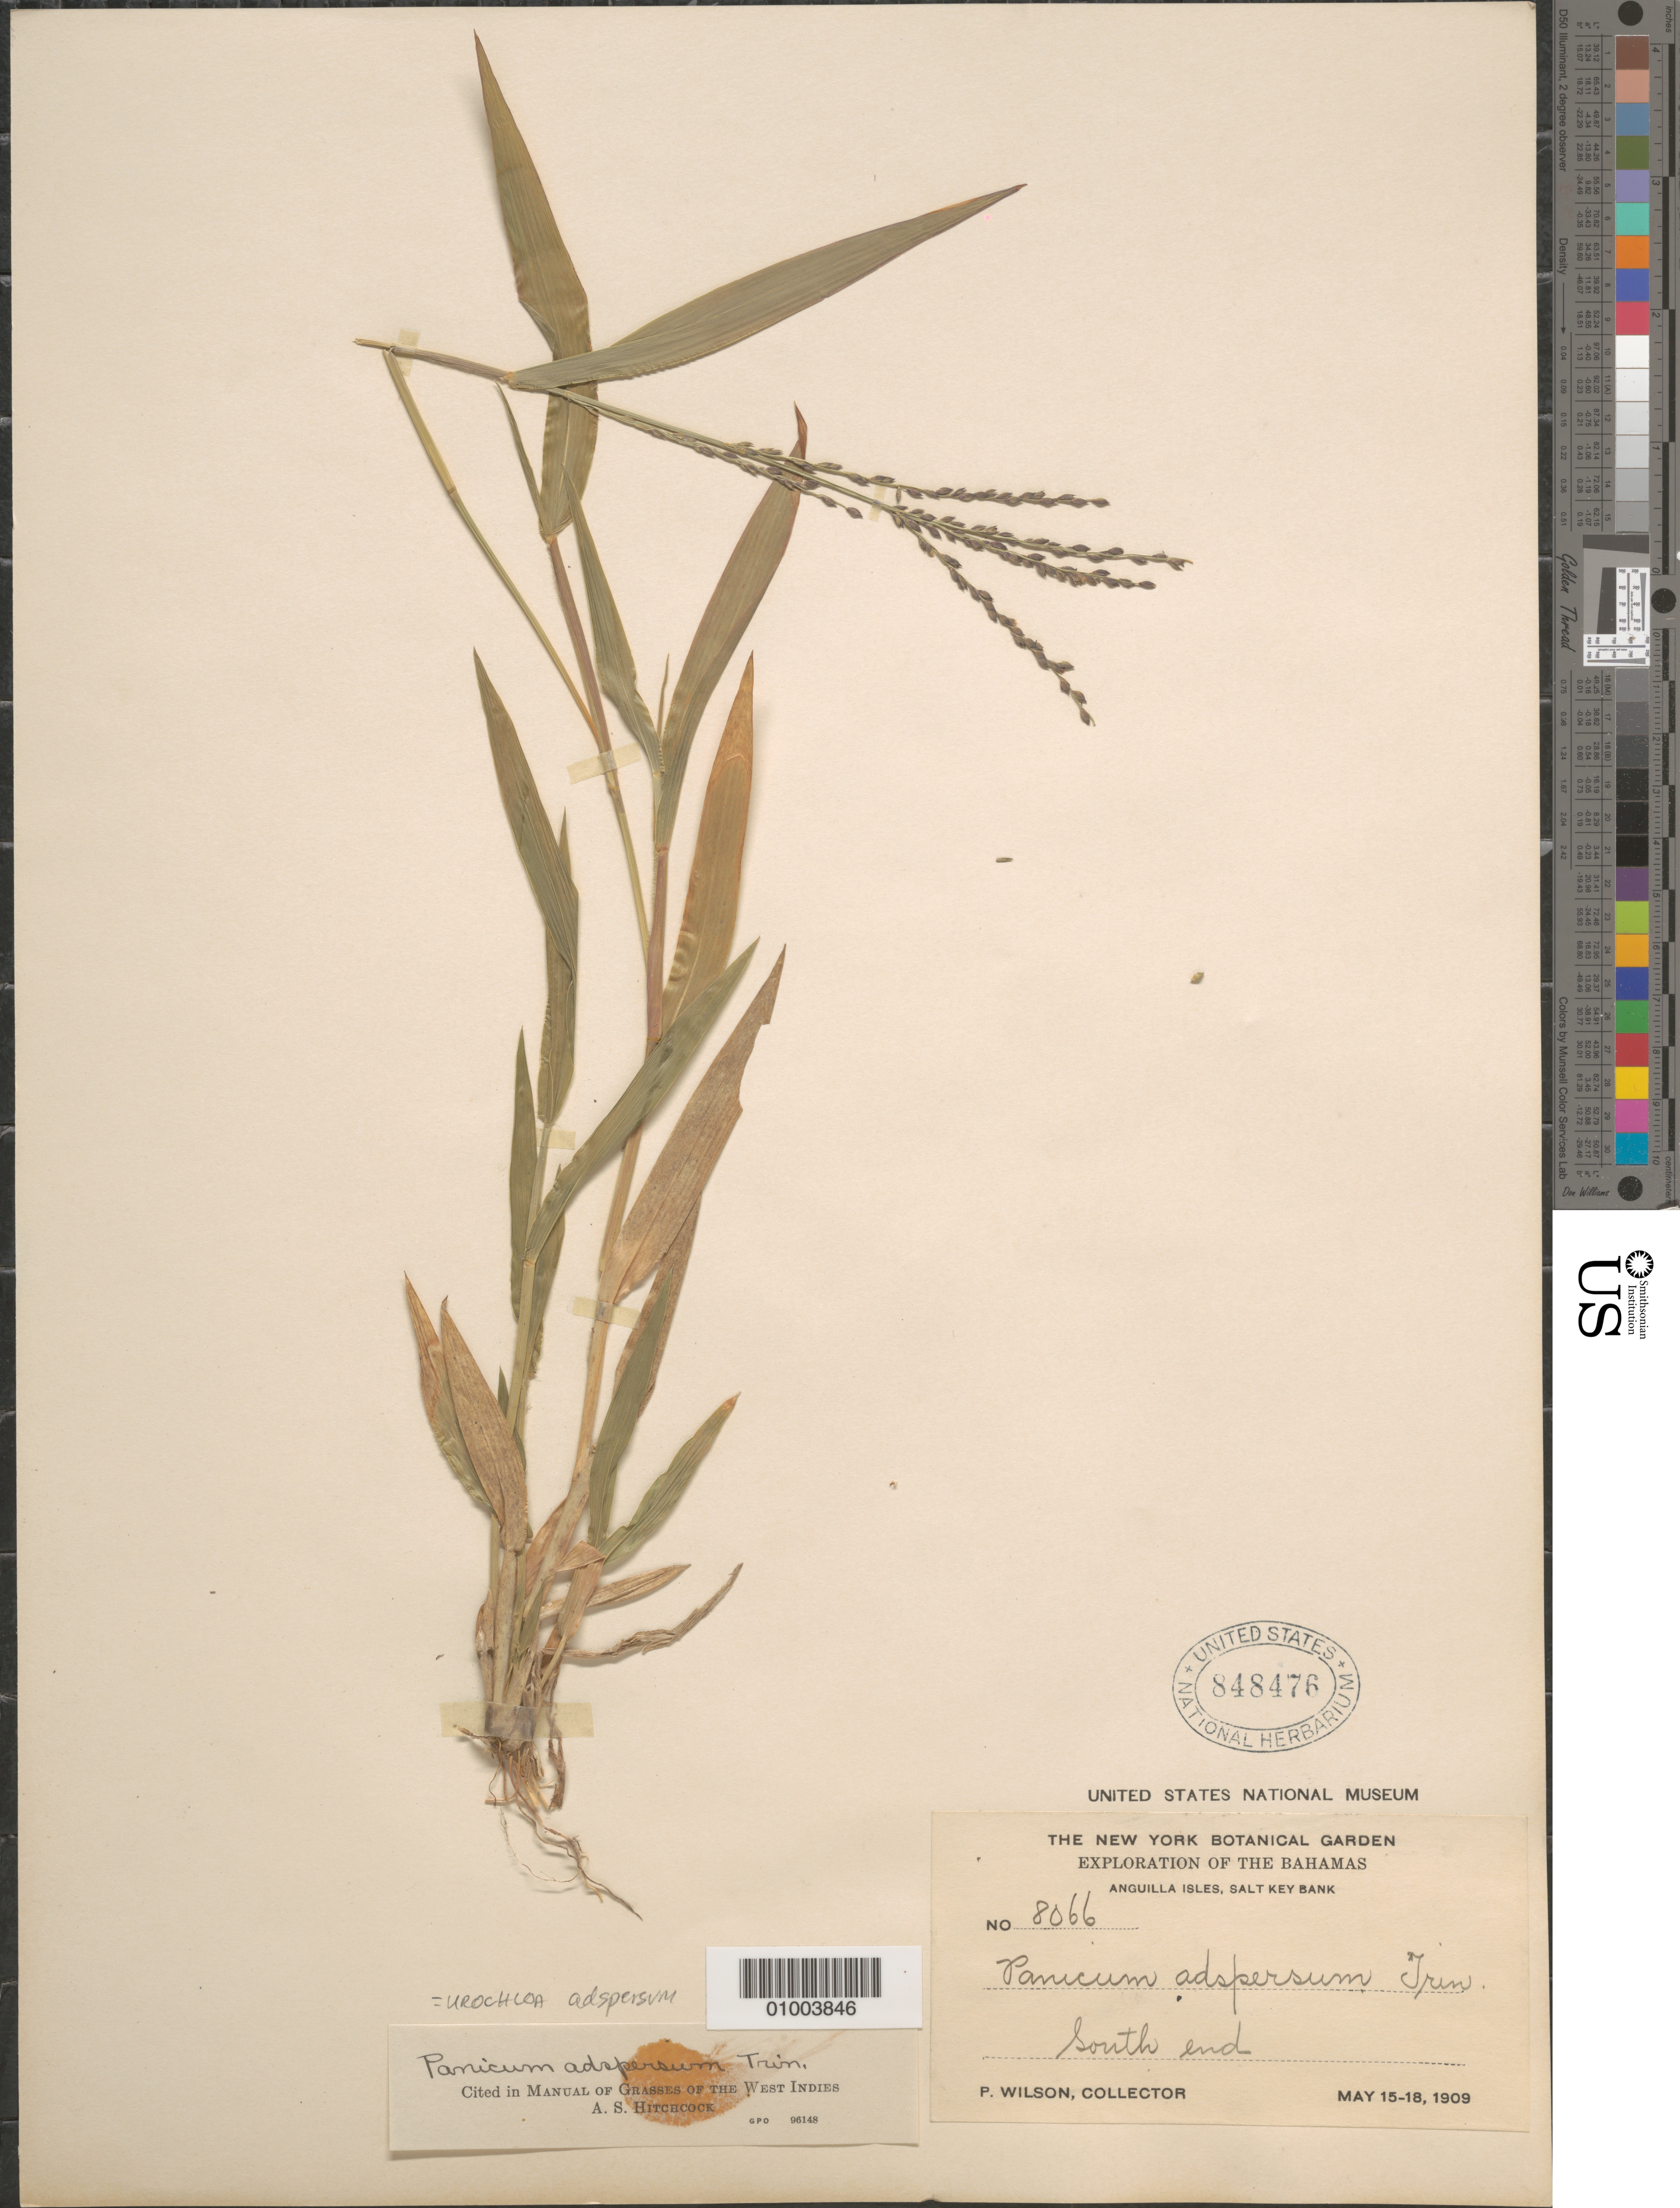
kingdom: Plantae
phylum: Tracheophyta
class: Liliopsida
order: Poales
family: Poaceae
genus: Urochloa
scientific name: Urochloa adspersa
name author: (Trin.) R.D. Webster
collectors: P. Wilson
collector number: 8066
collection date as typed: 15 May 1909 to 18 May 1909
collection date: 1909-05-15/1909-05-18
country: Bahamas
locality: South end. Anguilla Isles, Salt Key Bank.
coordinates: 0 N, 0 E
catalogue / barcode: US 848476